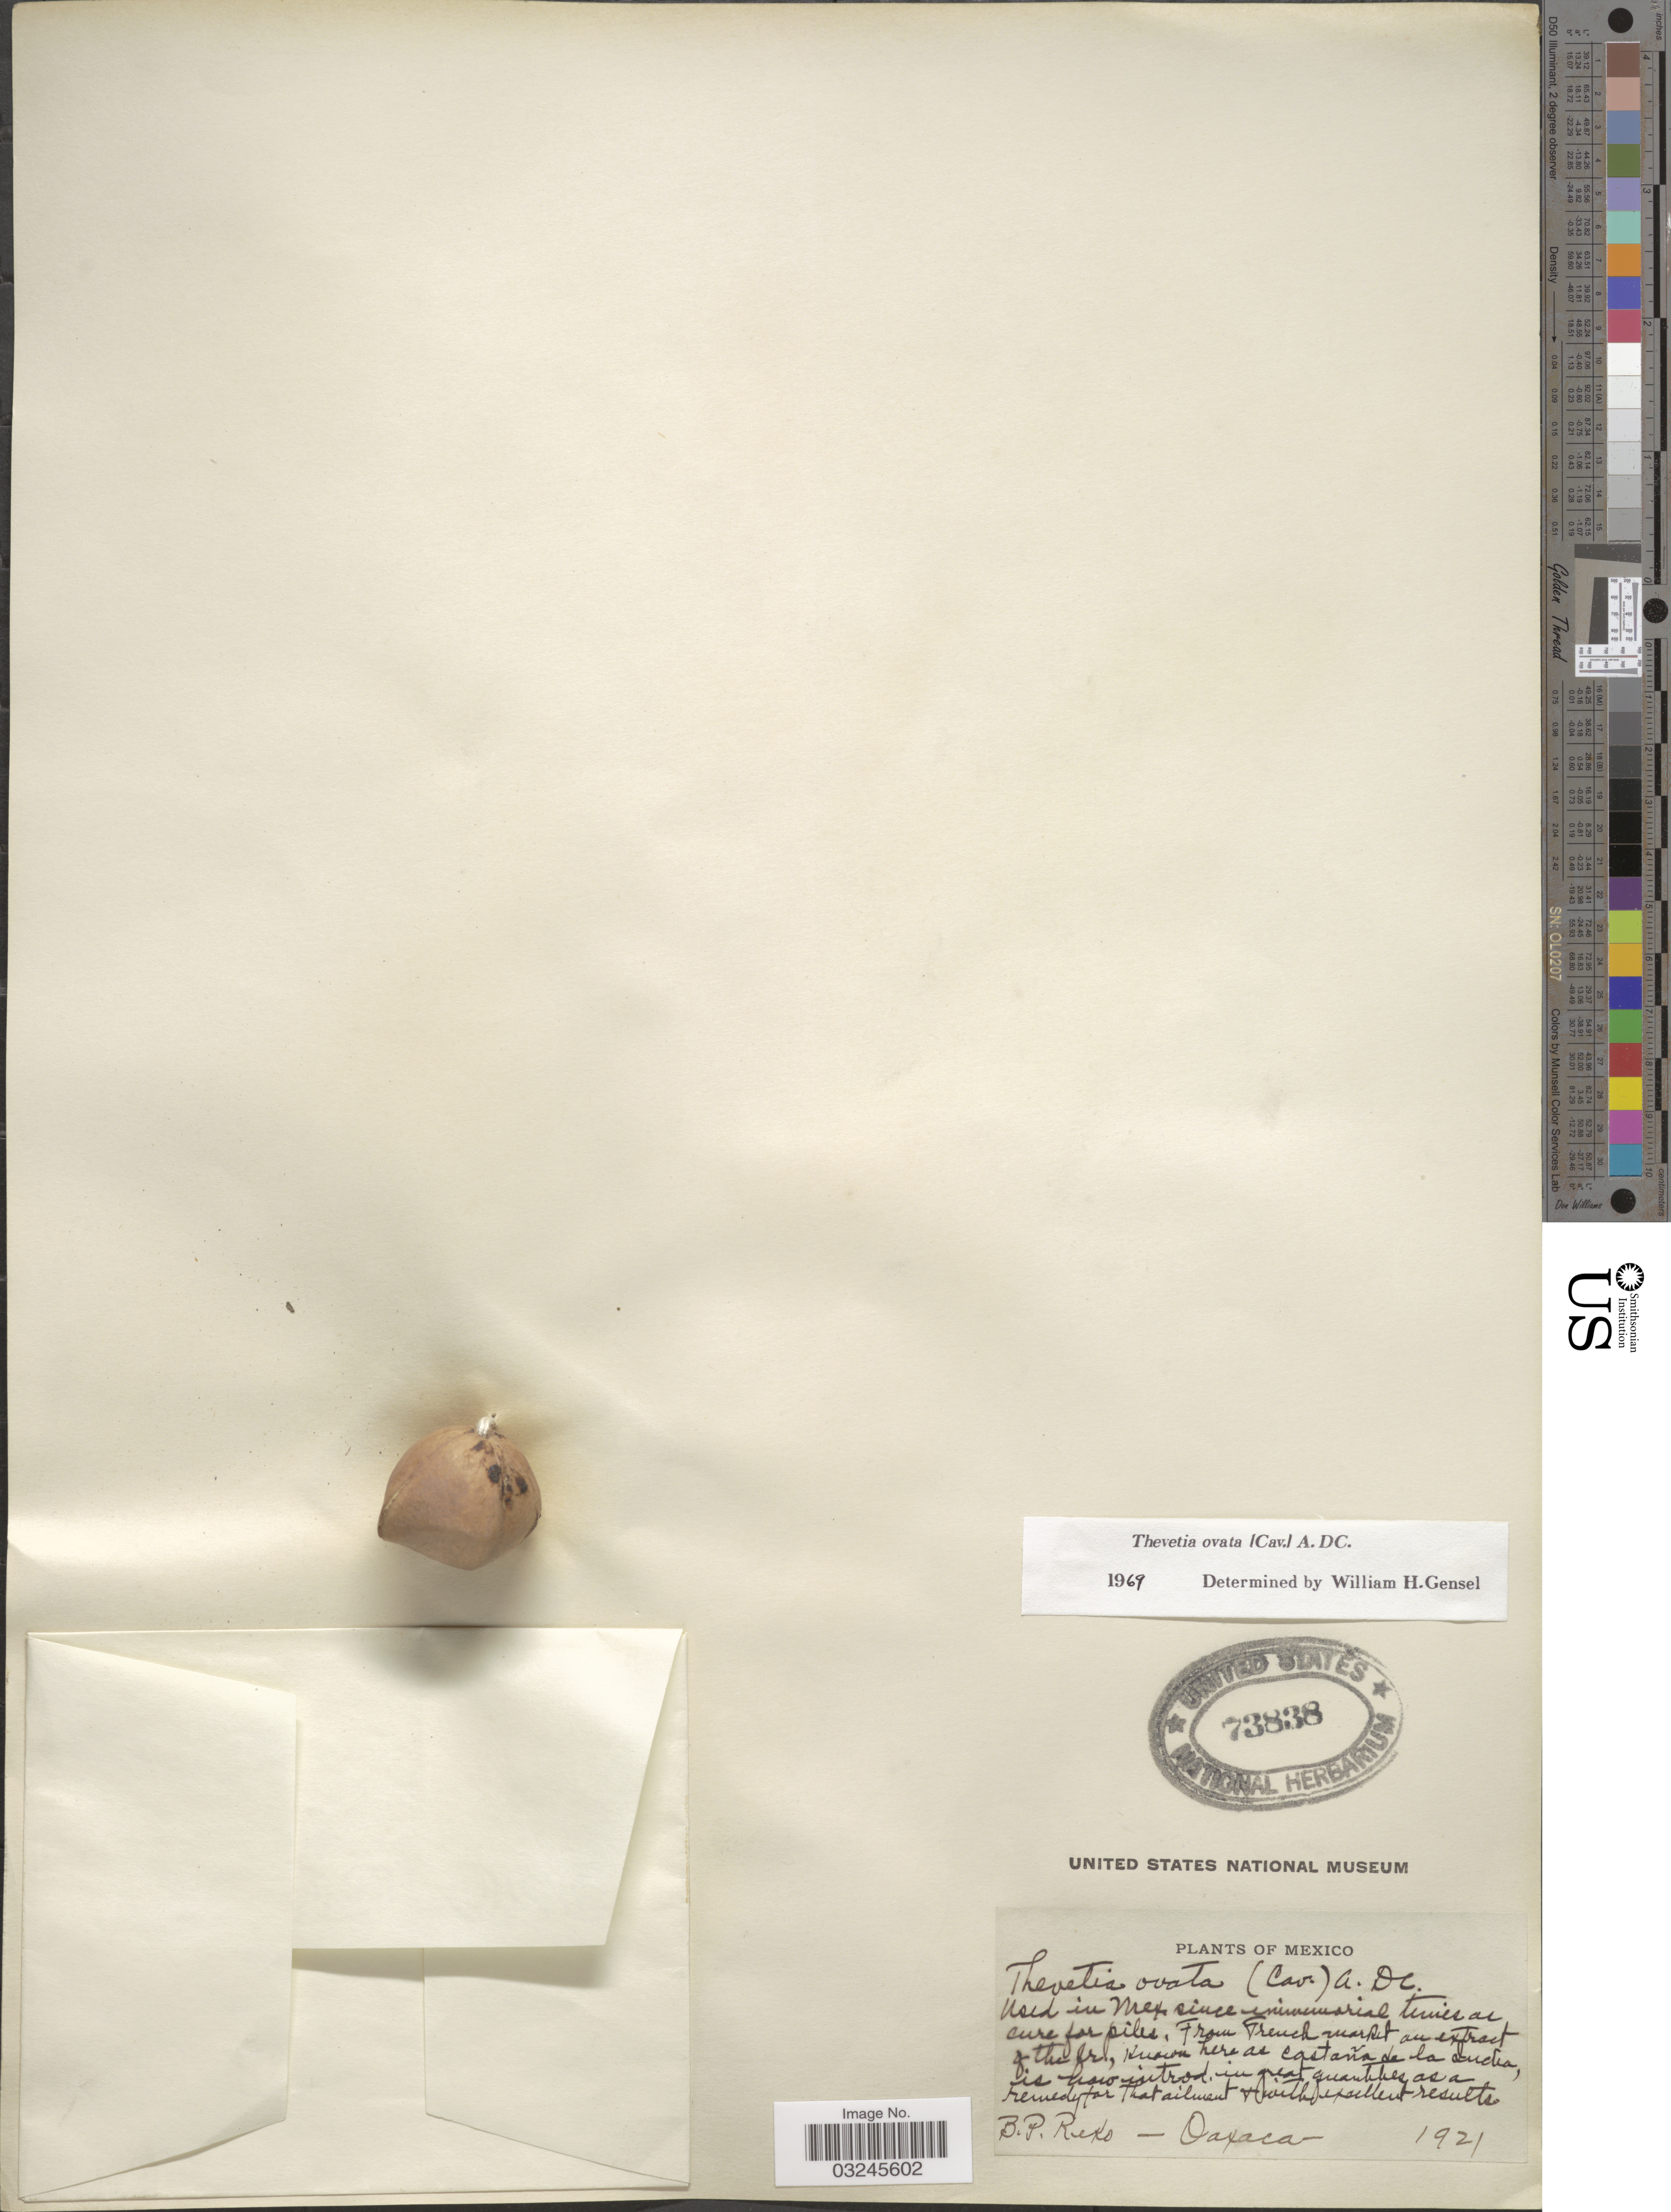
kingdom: Plantae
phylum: Tracheophyta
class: Magnoliopsida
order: Gentianales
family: Apocynaceae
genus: Thevetia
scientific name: Thevetia ovata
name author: (Cav.) A. DC.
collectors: B. P. Reko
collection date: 1921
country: Mexico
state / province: Oaxaca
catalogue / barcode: US 73838